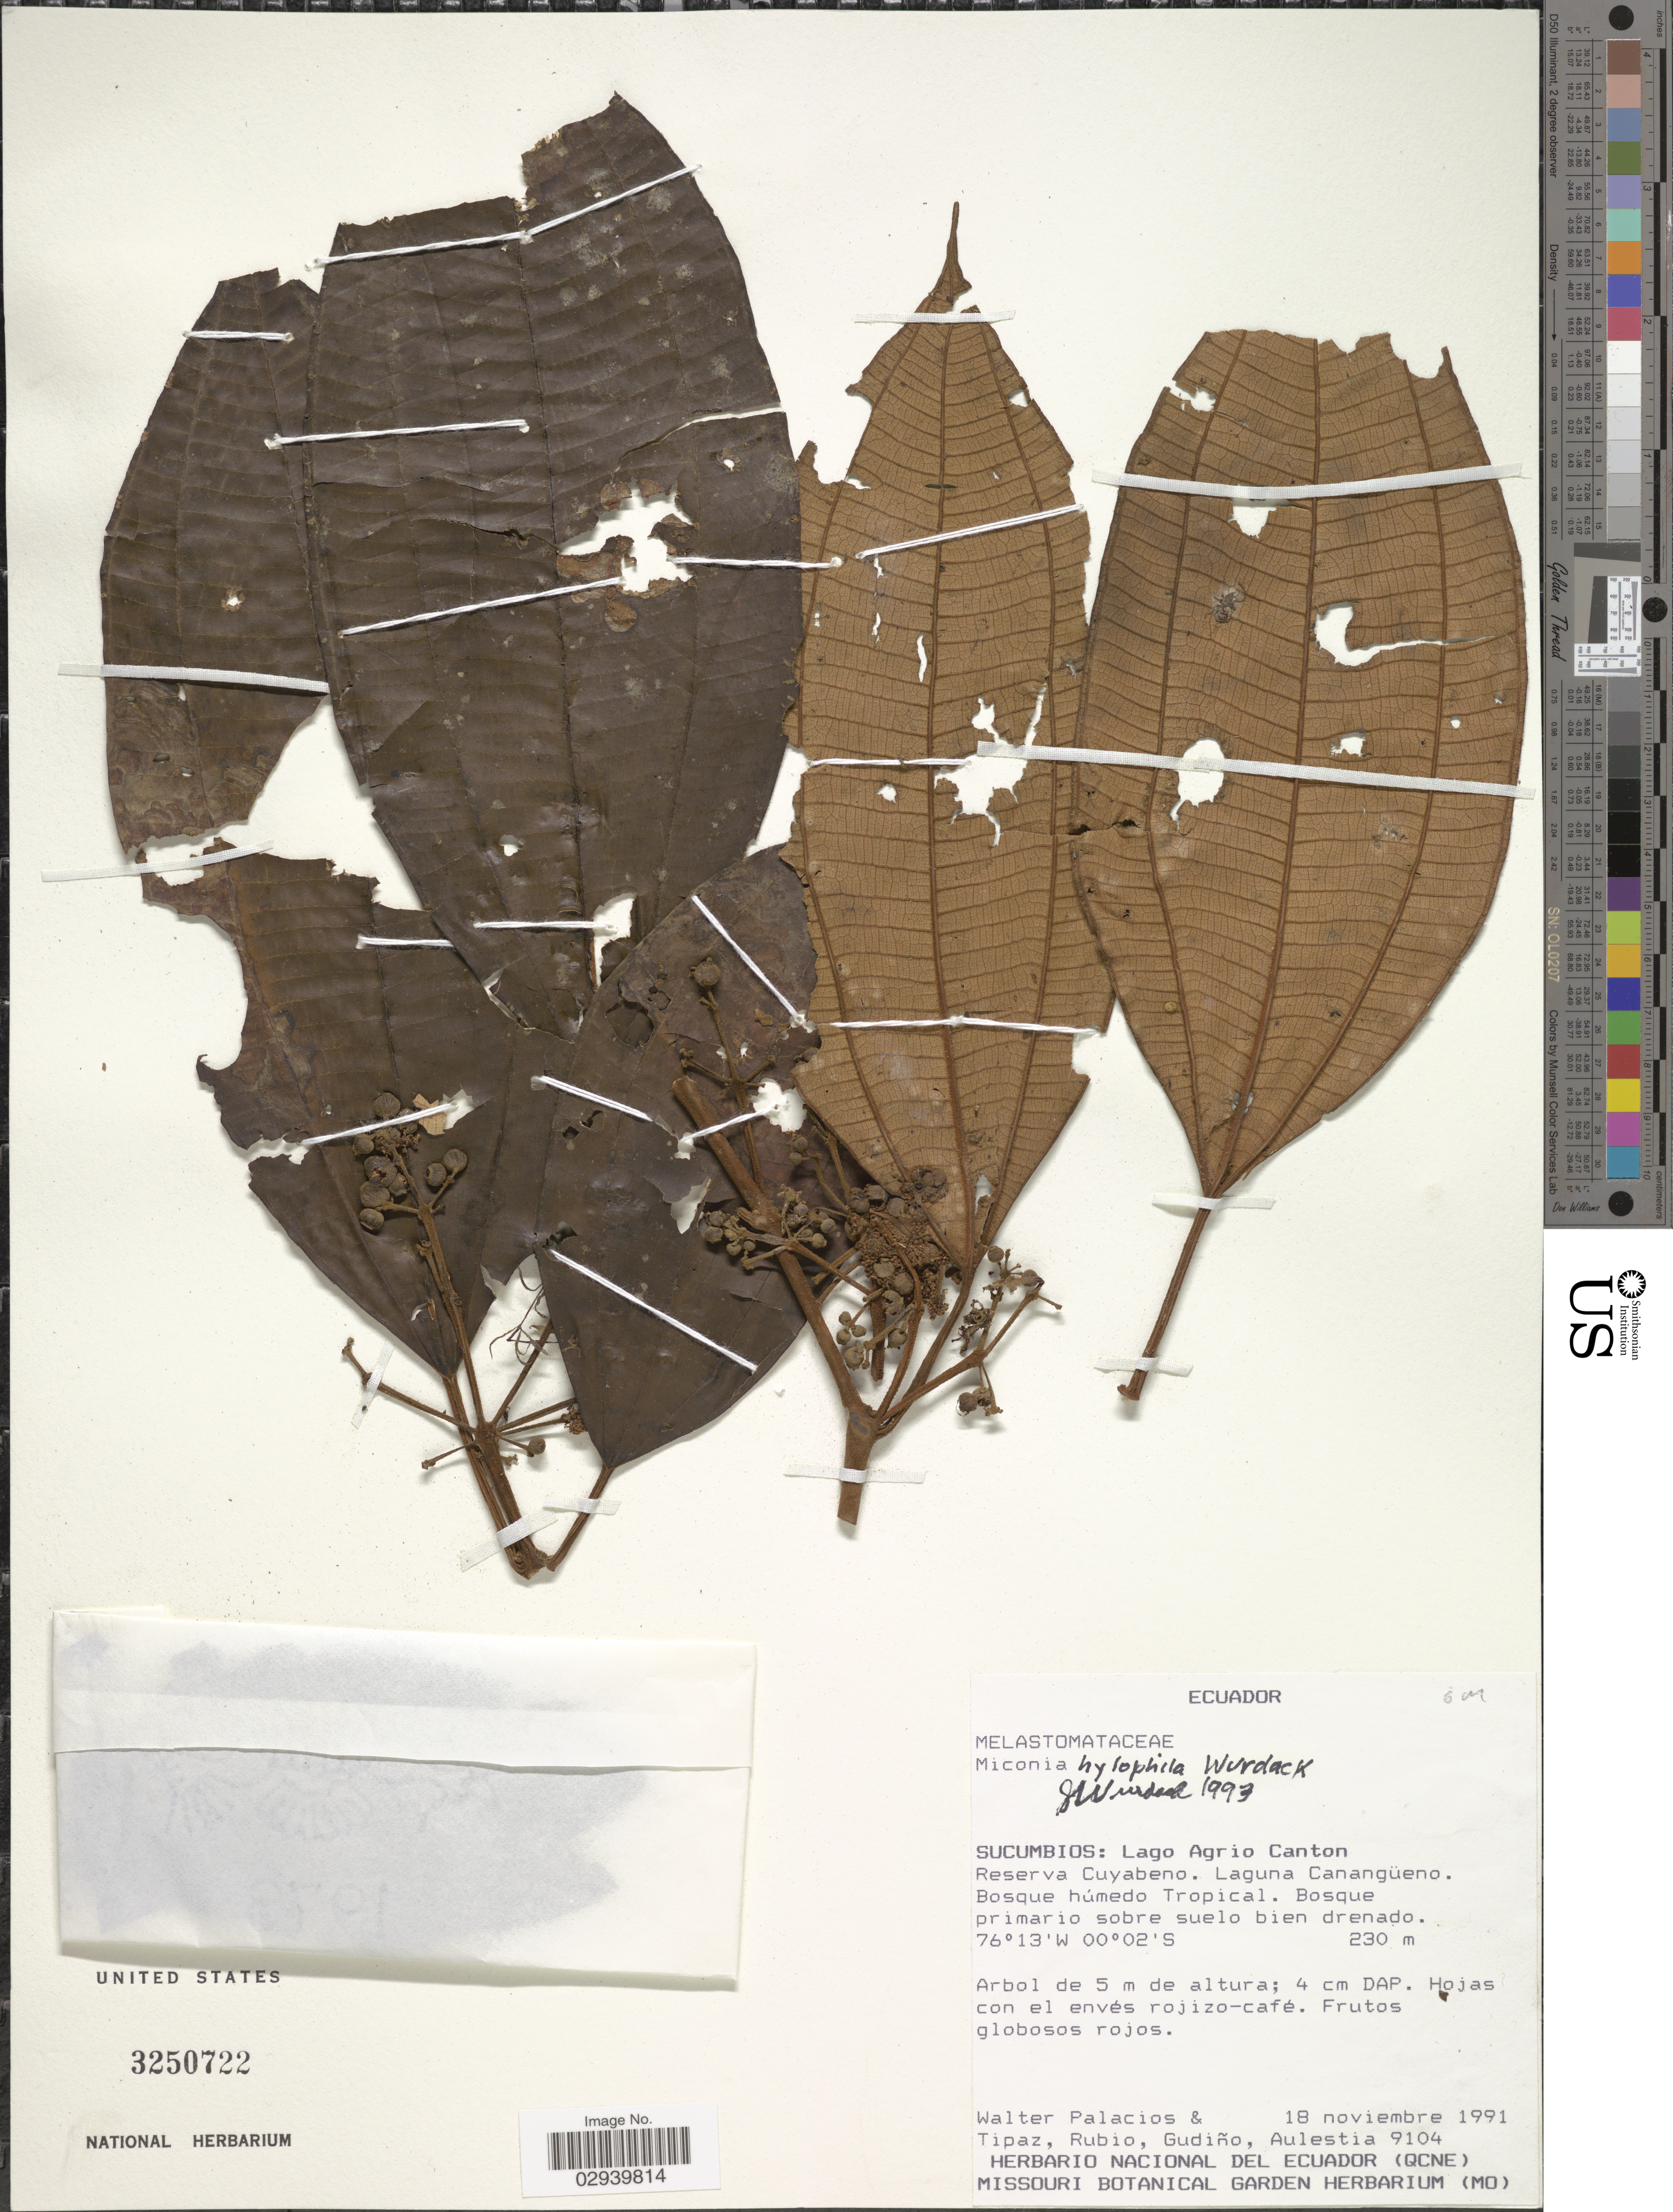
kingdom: Plantae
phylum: Tracheophyta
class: Magnoliopsida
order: Myrtales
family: Melastomataceae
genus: Miconia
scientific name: Miconia hylophila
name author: Wurdack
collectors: W. Palacios, -. Tipaz, -. Rubio, -. Gudiño & -. Aulestia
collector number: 9104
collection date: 1991-11-18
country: Ecuador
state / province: Sucumbíos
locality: Sucumbios: Lago Agrio Canton. Reserva Cuyabeno. Laguna Canangüeno.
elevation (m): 230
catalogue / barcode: US 3250722